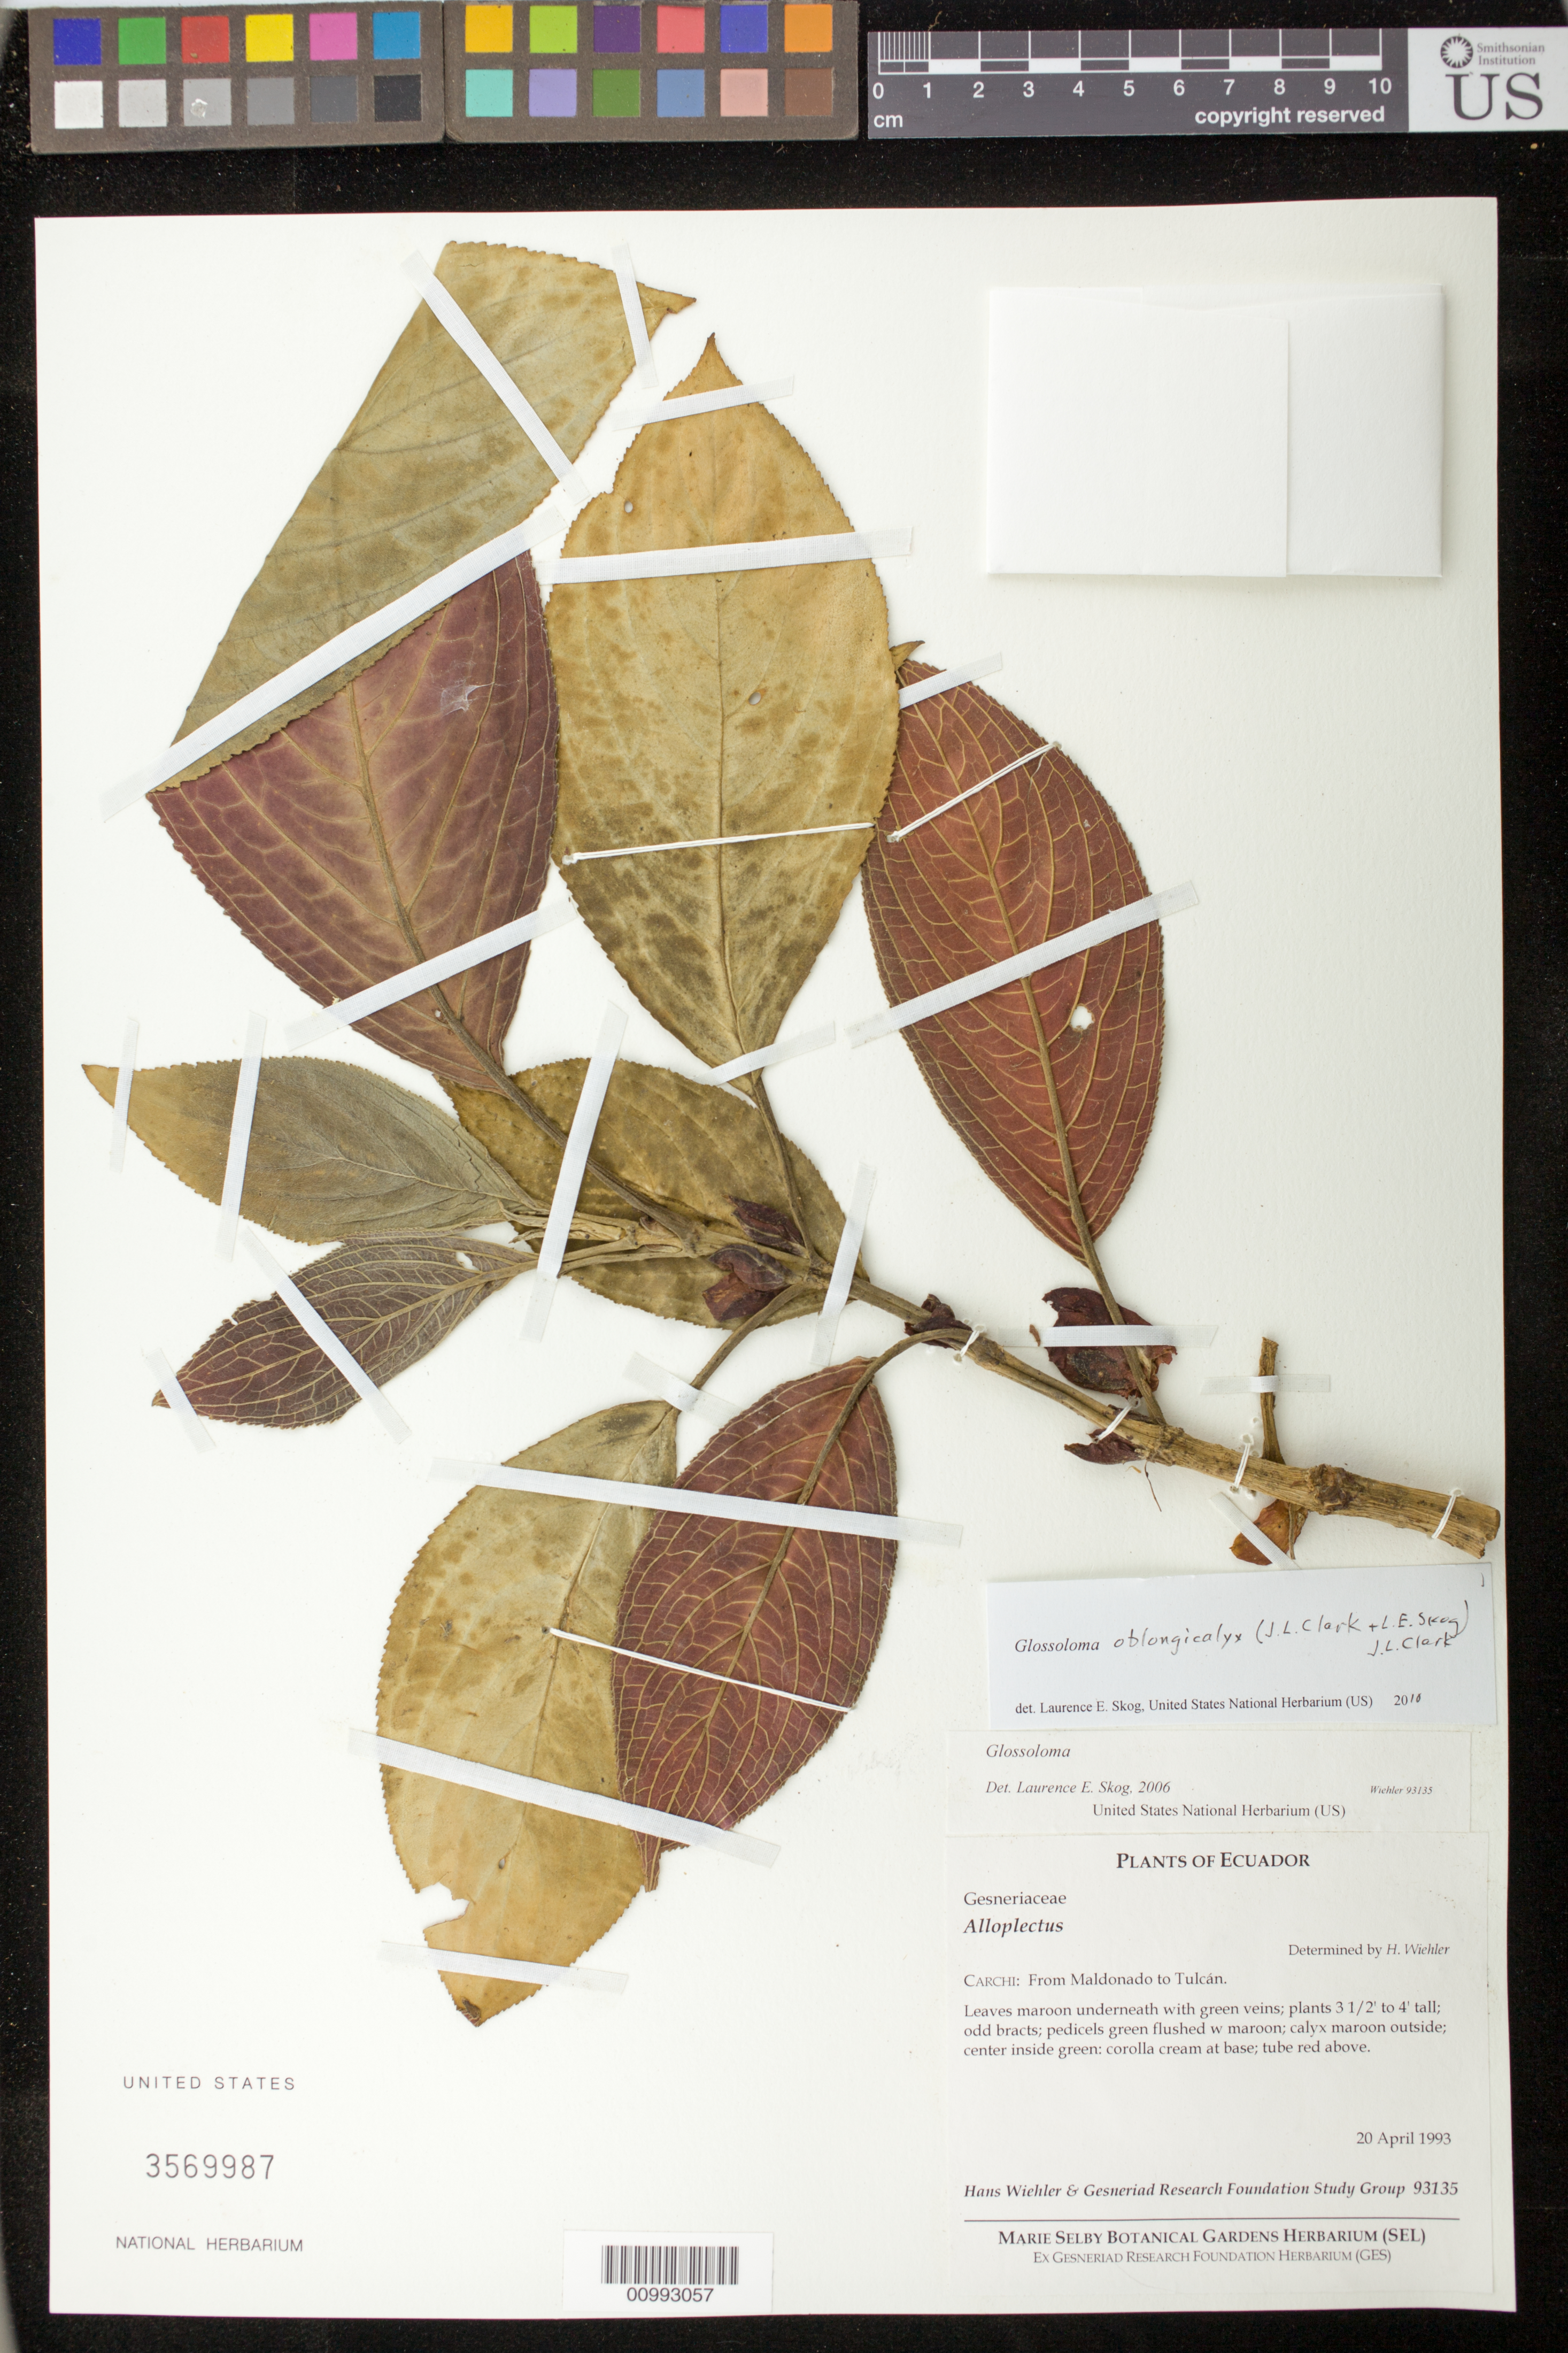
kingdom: Plantae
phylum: Tracheophyta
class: Magnoliopsida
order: Lamiales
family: Gesneriaceae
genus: Glossoloma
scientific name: Glossoloma oblongicalyx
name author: (J.L. Clark & L.E. Skog) J.L. Clark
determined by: Skog, Laurence E.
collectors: H. J. Wiehler & Gesneriad Research Foundation Study Group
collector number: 93135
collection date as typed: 20 Apr 1993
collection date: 1993-04-20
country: Ecuador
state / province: Carchi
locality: Carchi: From Maldonado to Tulcán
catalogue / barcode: US 3569987